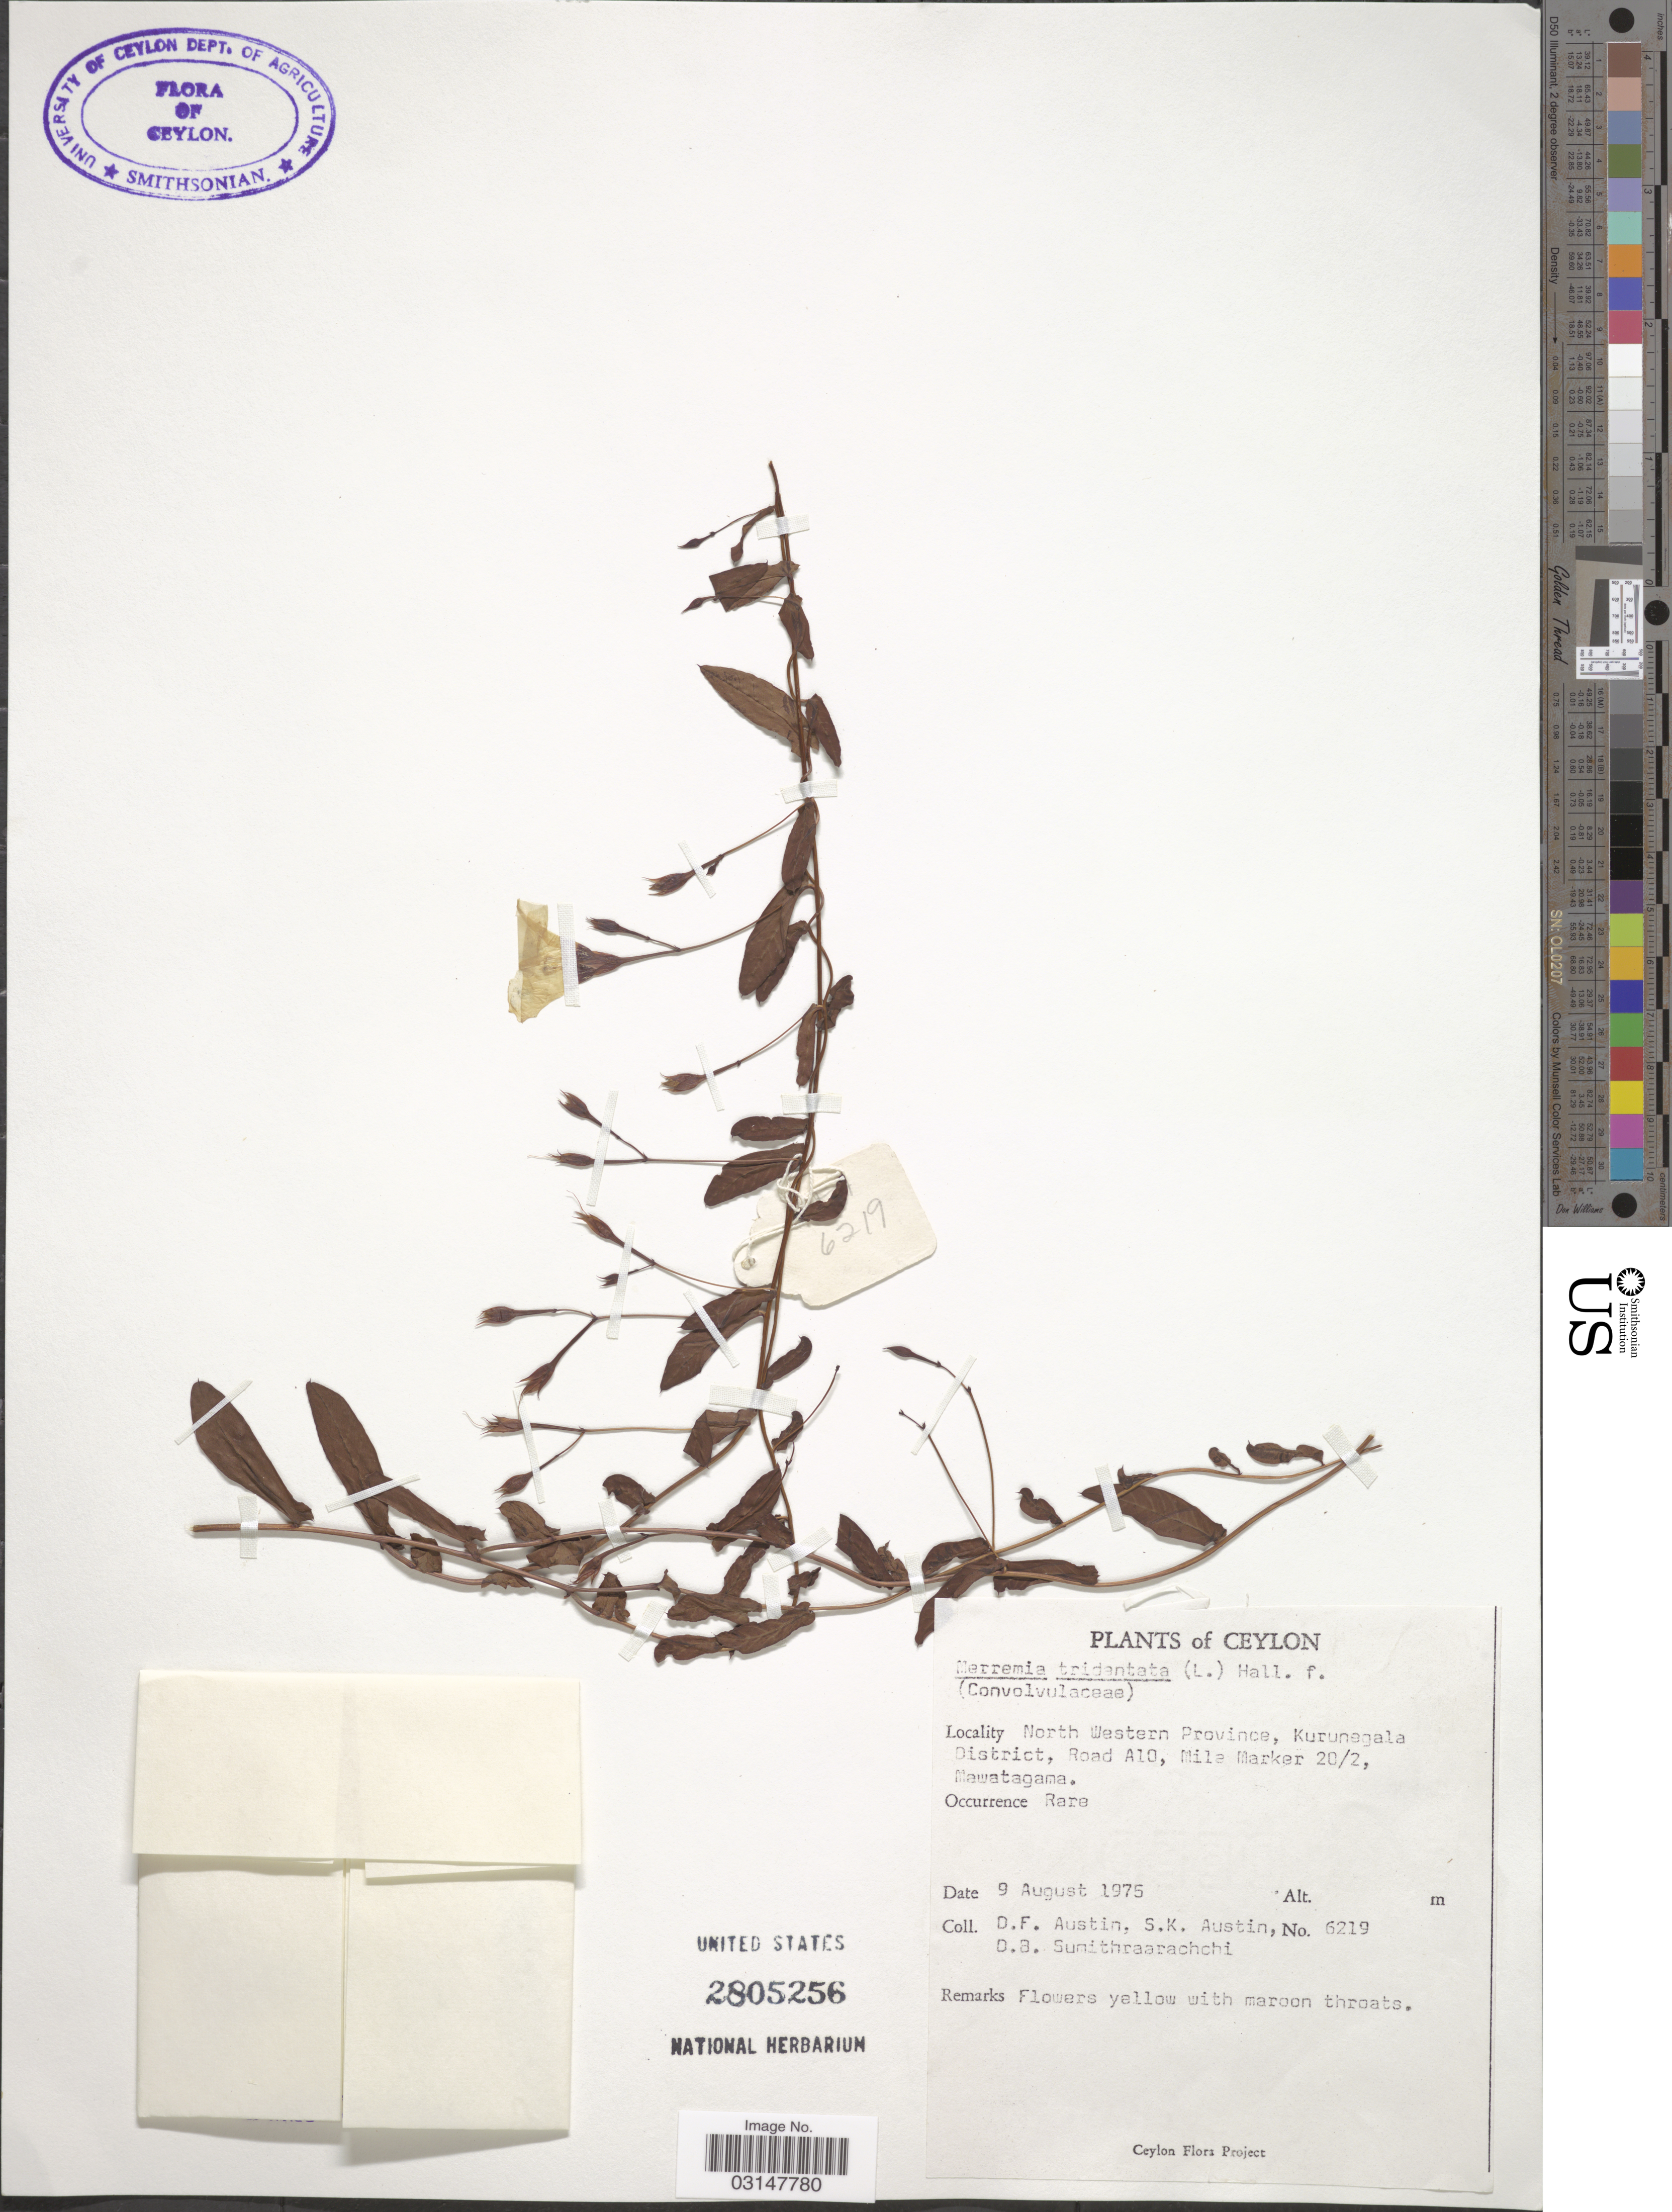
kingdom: Plantae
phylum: Tracheophyta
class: Magnoliopsida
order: Solanales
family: Convolvulaceae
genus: Xenostegia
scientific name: Xenostegia tridentata subsp. hastata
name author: (Ooststr.) Parmar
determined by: Strong, Mark T., (BOT), Smithsonian Institution - National Museum of Natural History (UNITED STATES)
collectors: D. Austin, S. Austin & D. B. Sumithraarachchi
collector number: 6219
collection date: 1975-08-09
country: Sri Lanka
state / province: North Western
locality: Ceylon. Kurunegala District, Road A10, Mile Marker 20/2, Mawatagama.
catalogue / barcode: US 2805256